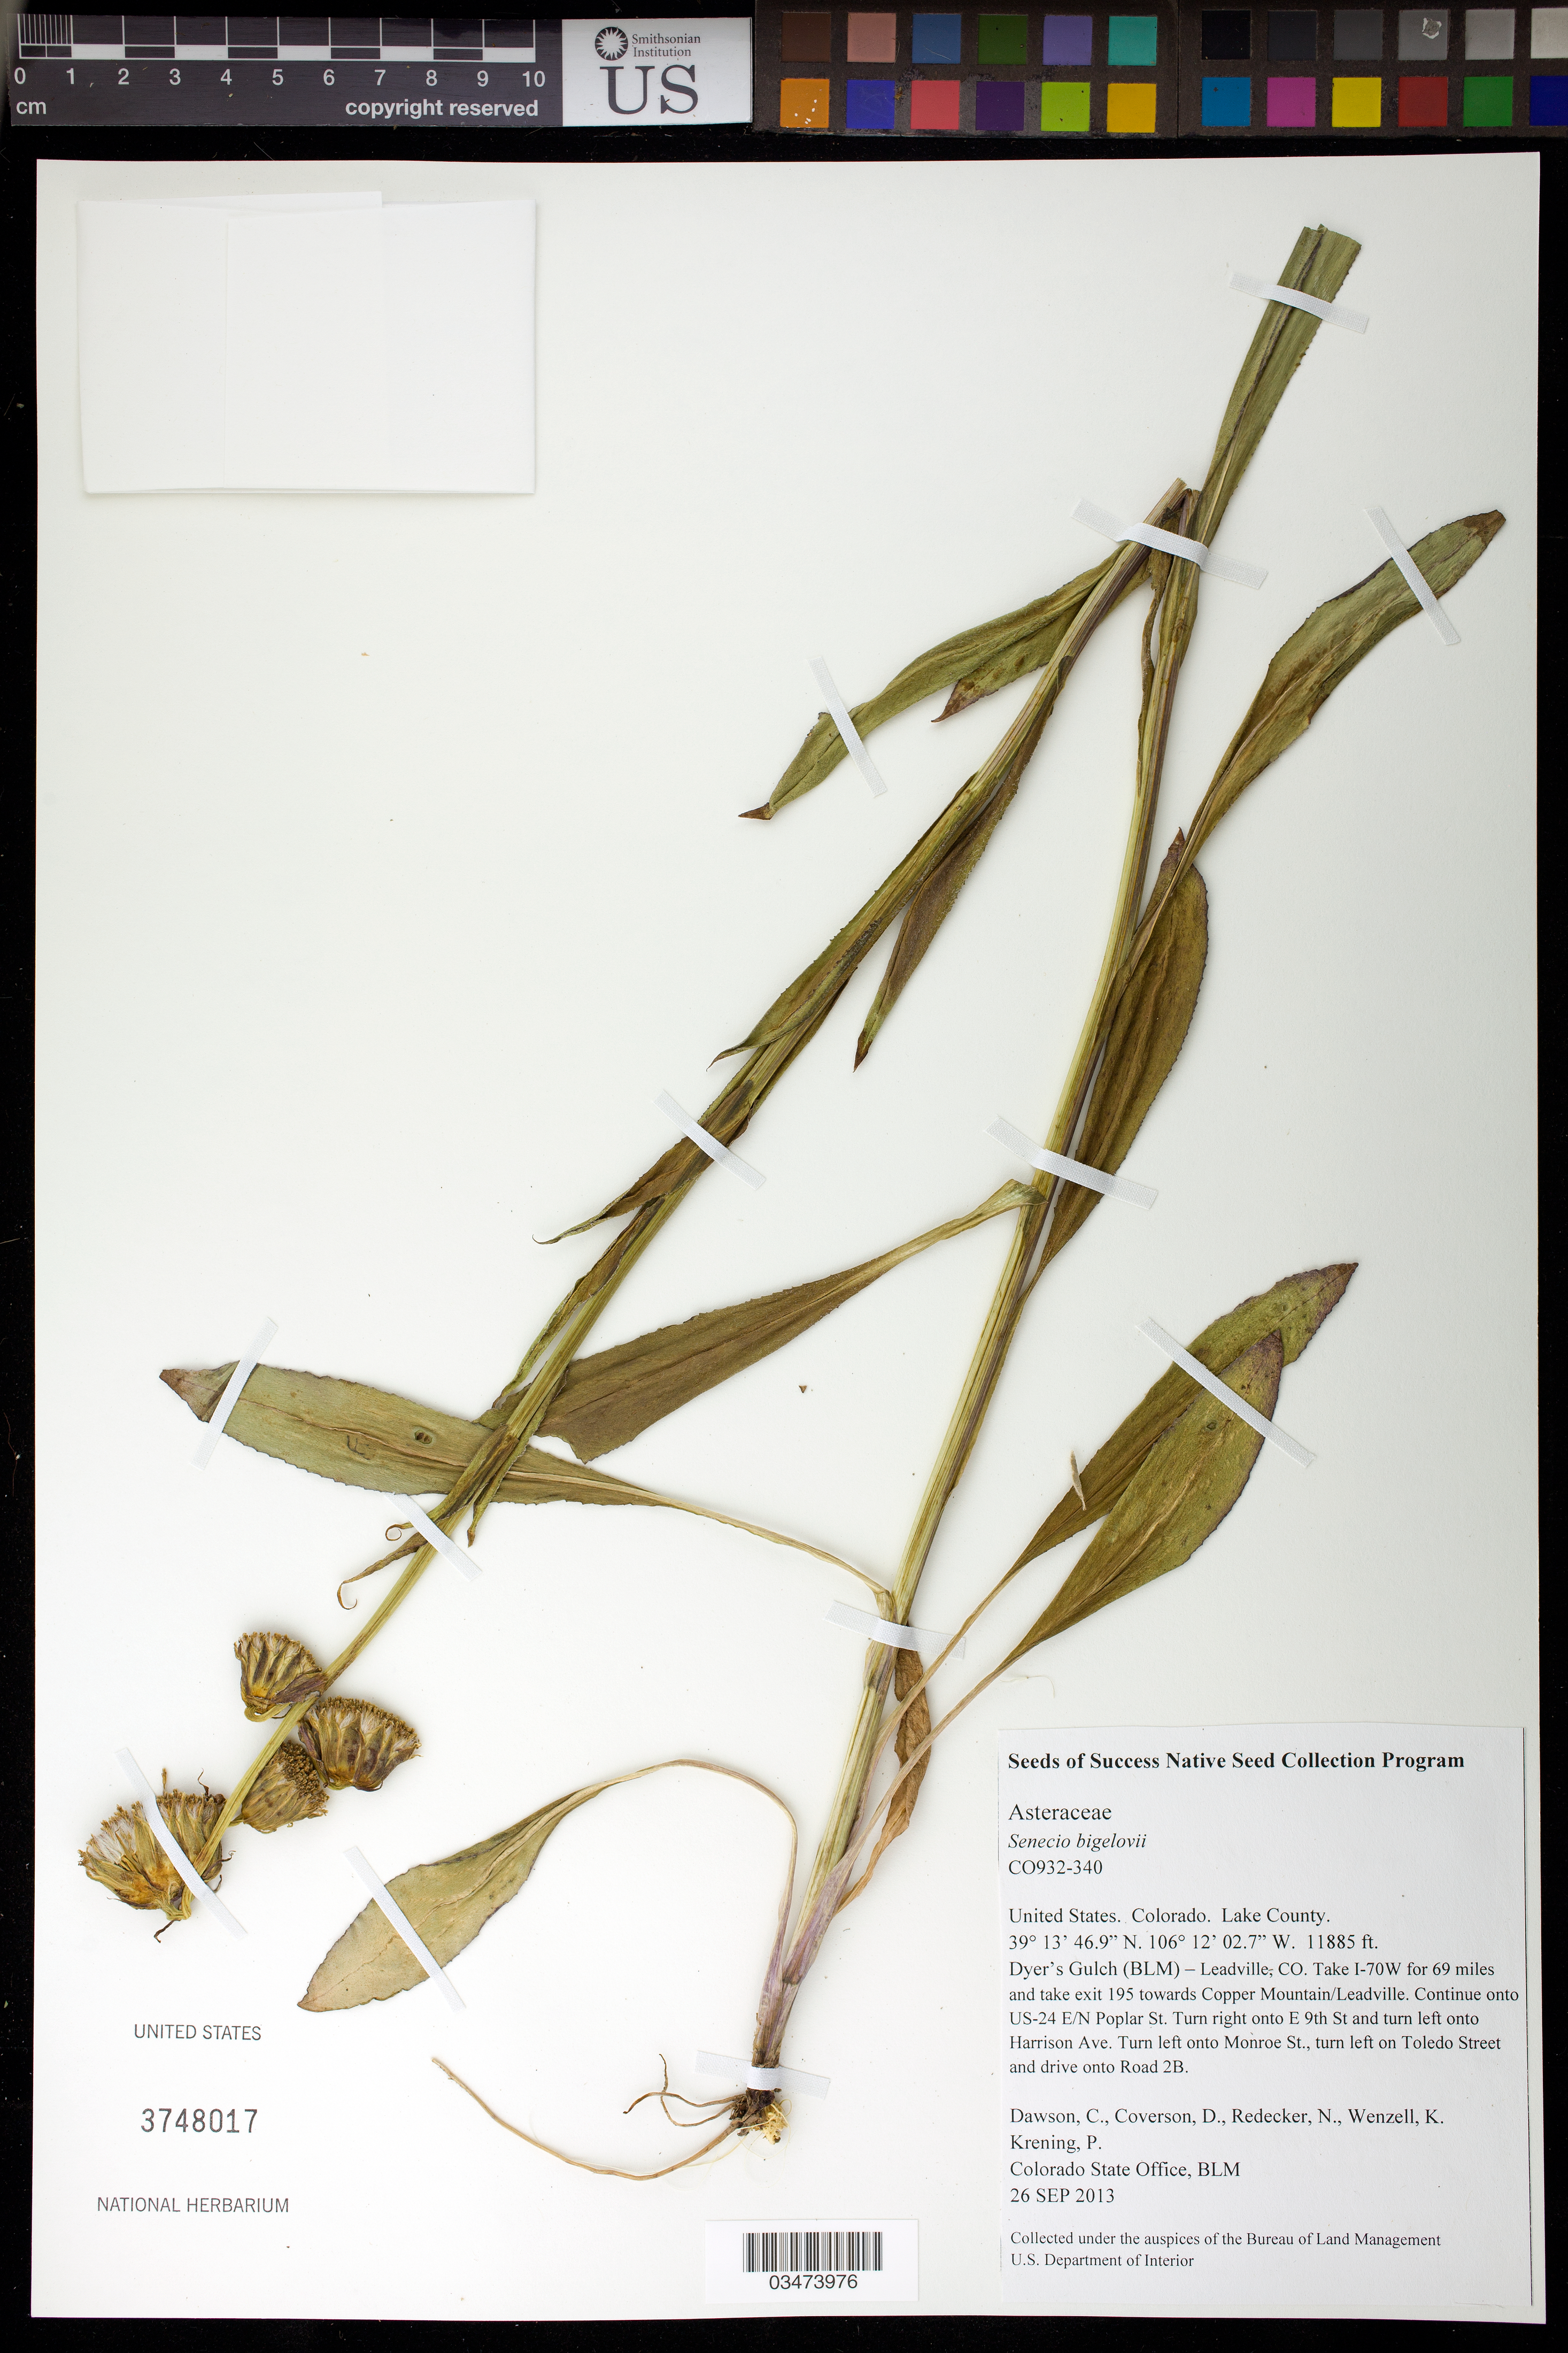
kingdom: Plantae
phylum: Tracheophyta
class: Magnoliopsida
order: Asterales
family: Asteraceae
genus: Senecio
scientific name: Senecio bigelovii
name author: A. Gray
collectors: C. Dawson, D. Coverson, N. Redecker, K. Wenzell & P. Krening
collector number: CO932-340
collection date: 2013-09-26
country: United States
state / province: Colorado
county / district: Lake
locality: Dyer's Gulch (BLM)-Leadville. Road 2B.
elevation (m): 3623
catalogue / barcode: US 3748017